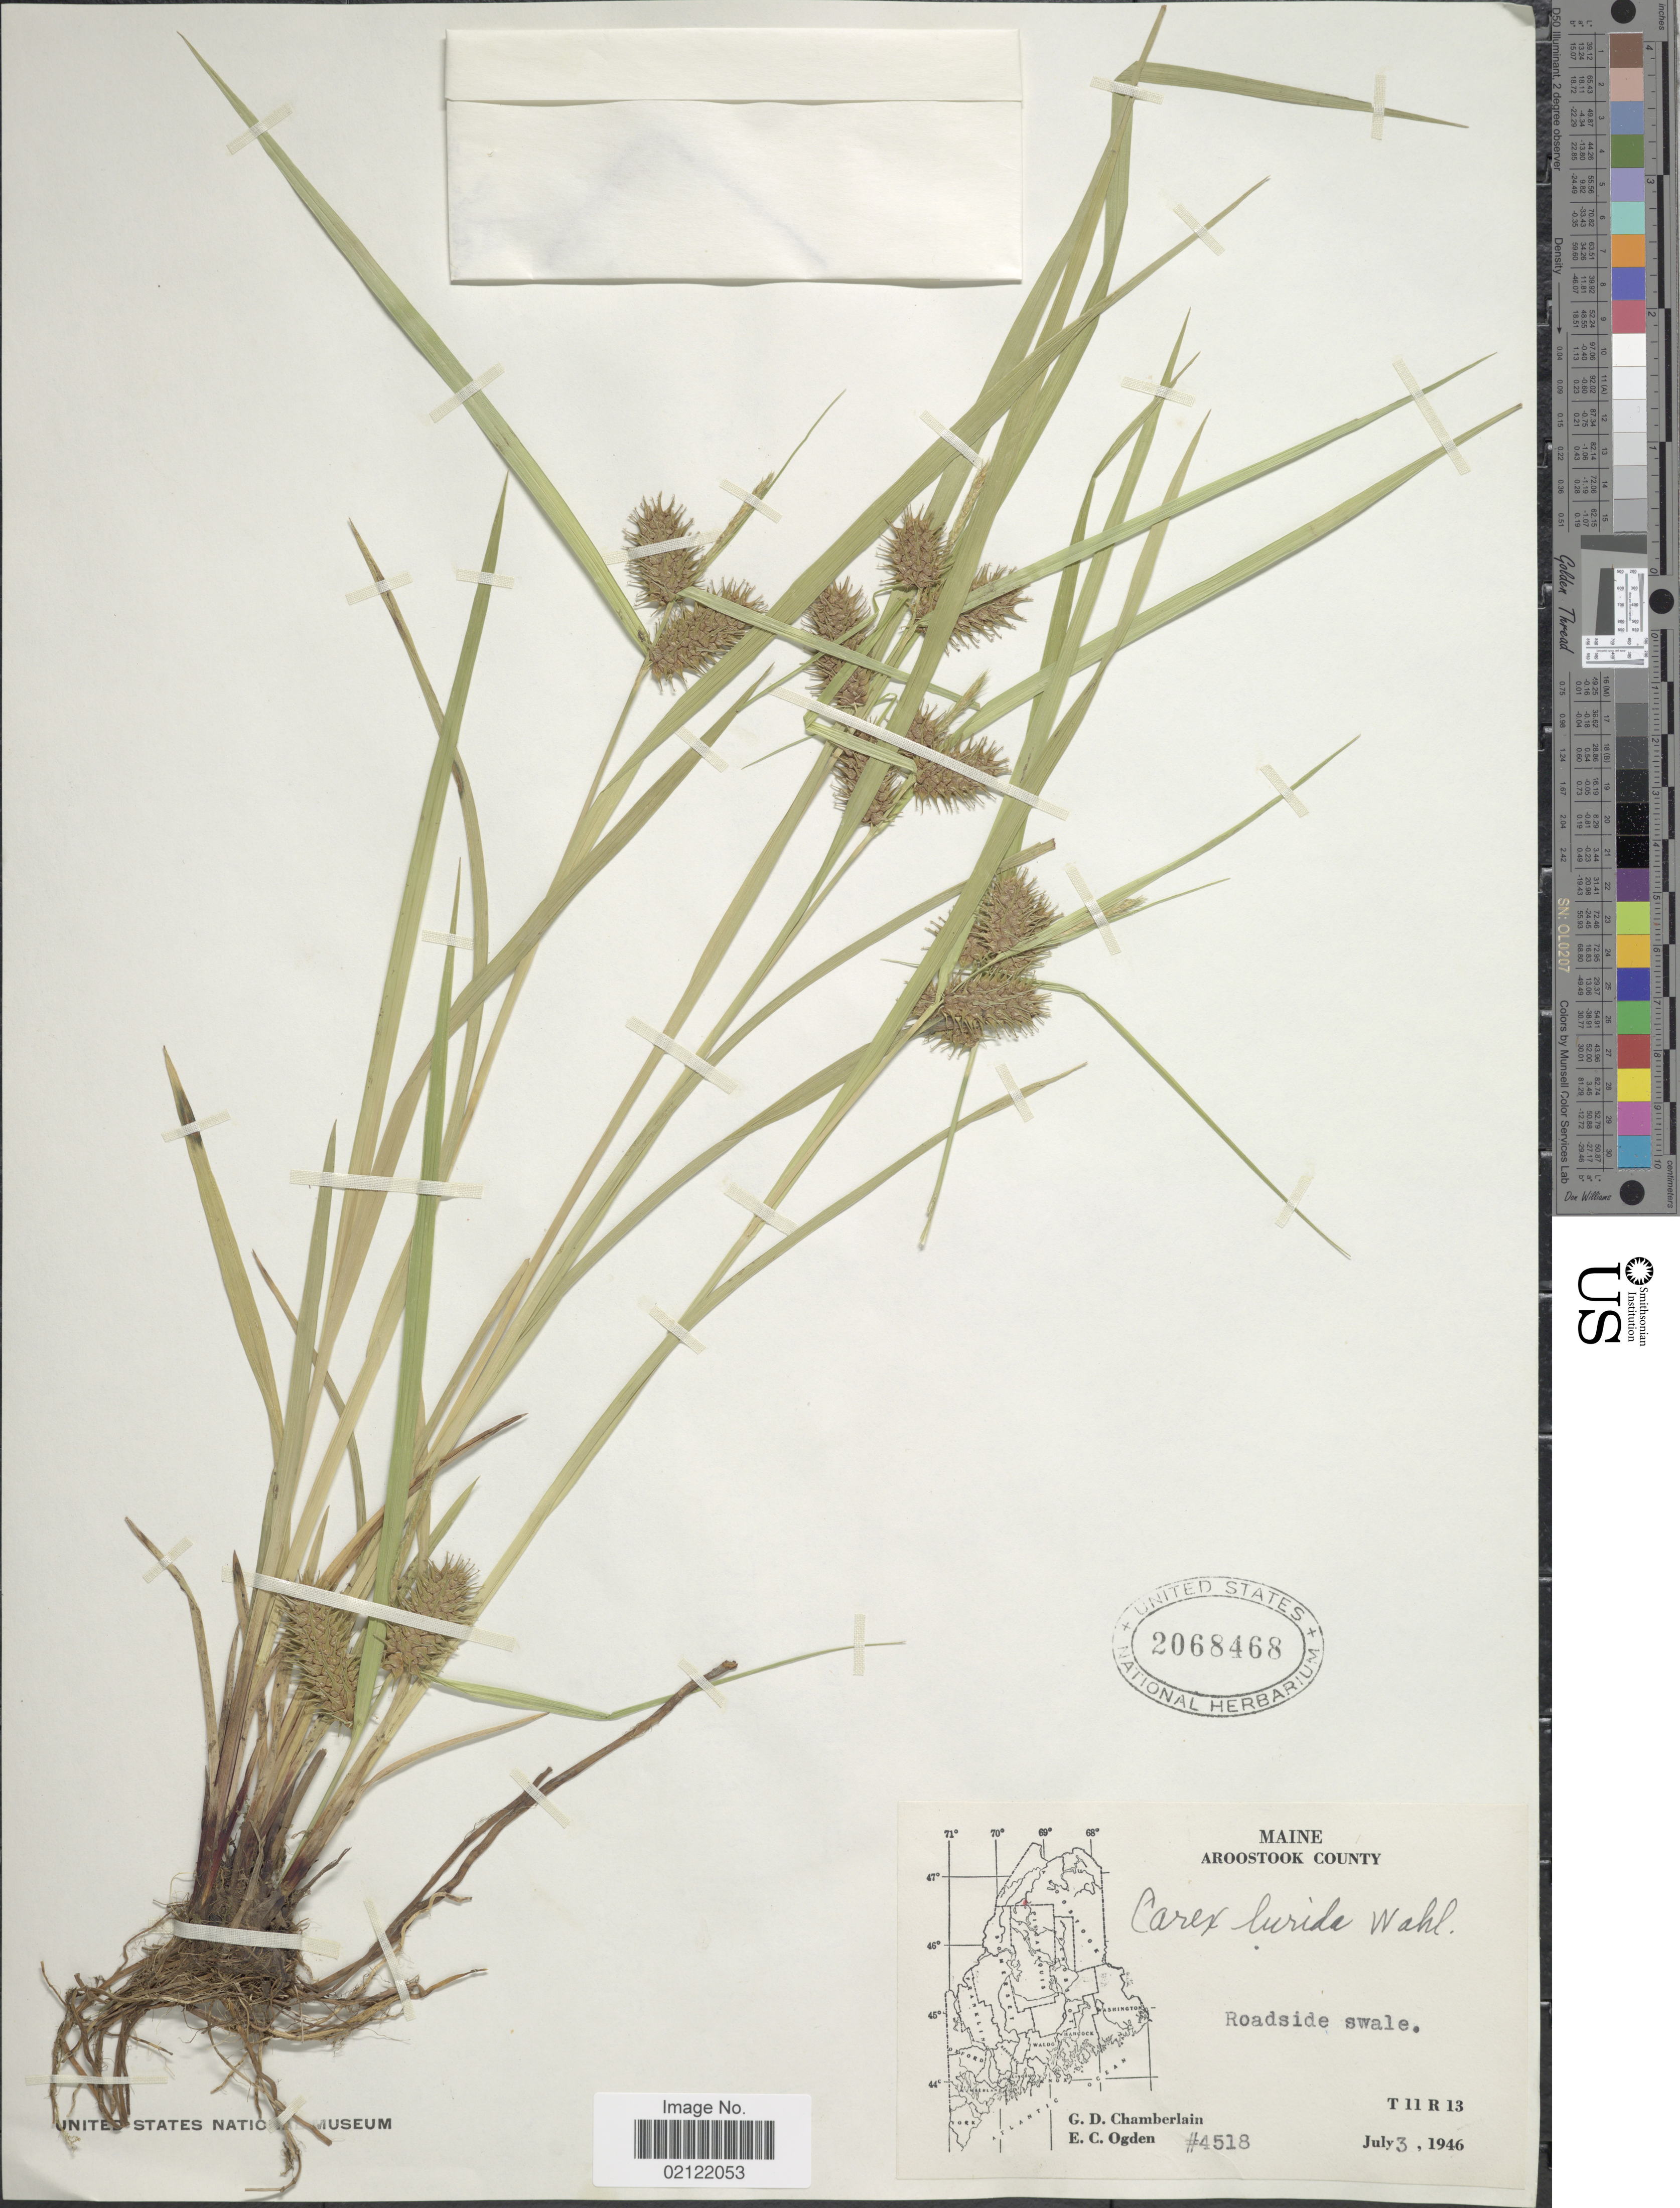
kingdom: Plantae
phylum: Tracheophyta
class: Liliopsida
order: Poales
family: Cyperaceae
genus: Carex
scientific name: Carex lurida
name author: Wahlenb.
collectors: G. D. Chamberlain & E. Ogden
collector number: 4518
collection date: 1946-07-03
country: United States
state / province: Maine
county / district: Aroostook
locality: Roadside swale. T 11 R 13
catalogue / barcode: US 2068468